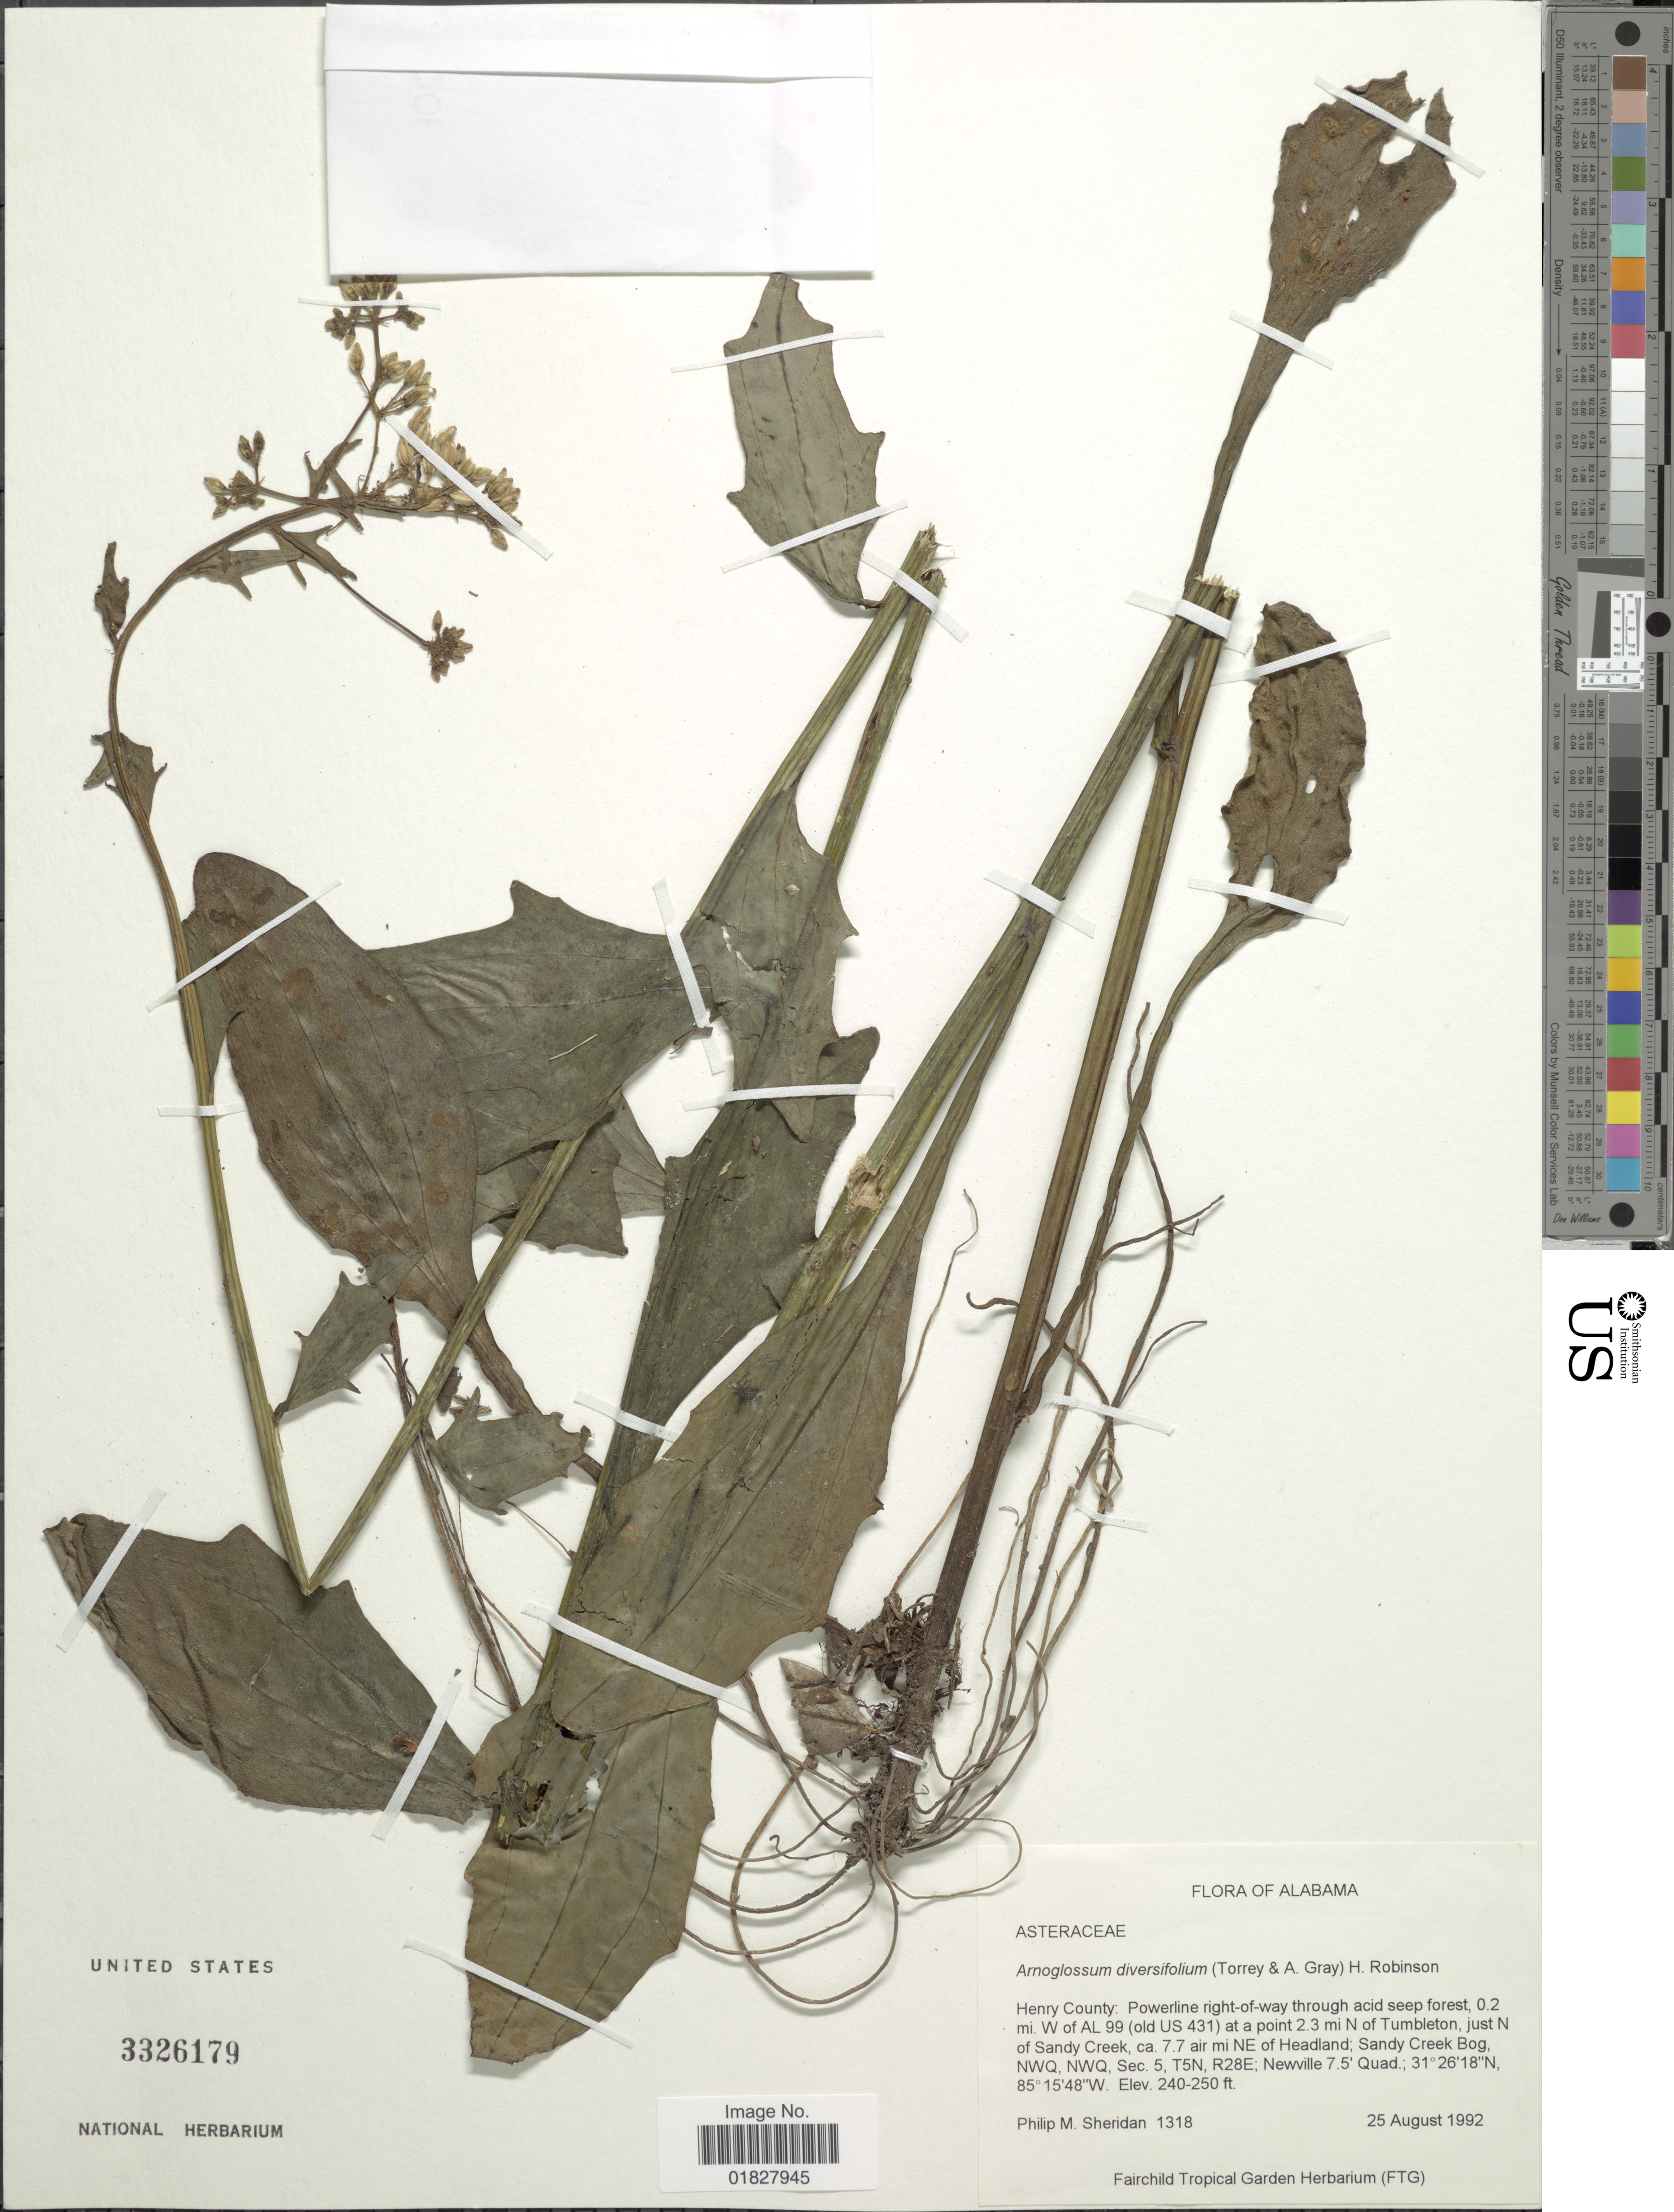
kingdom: Plantae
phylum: Tracheophyta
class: Magnoliopsida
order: Asterales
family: Asteraceae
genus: Arnoglossum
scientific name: Arnoglossum diversifolium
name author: (Torr. & A. Gray) H. Rob.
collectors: P. Sheridan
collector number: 1318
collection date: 1992-08-25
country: United States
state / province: Alabama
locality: Henry County, 0.2 mi W of AL 99 (old US 431) at a point 2.3 mi N of Tumbleton, just N of Sandy Creek, ca 7.7 air mi NE of Headland, Sandy Creek Bog, NWQ, NWQ, Sec. 5, T5N, R28E, Newville 7.5' Quad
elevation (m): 73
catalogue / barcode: US 3326179